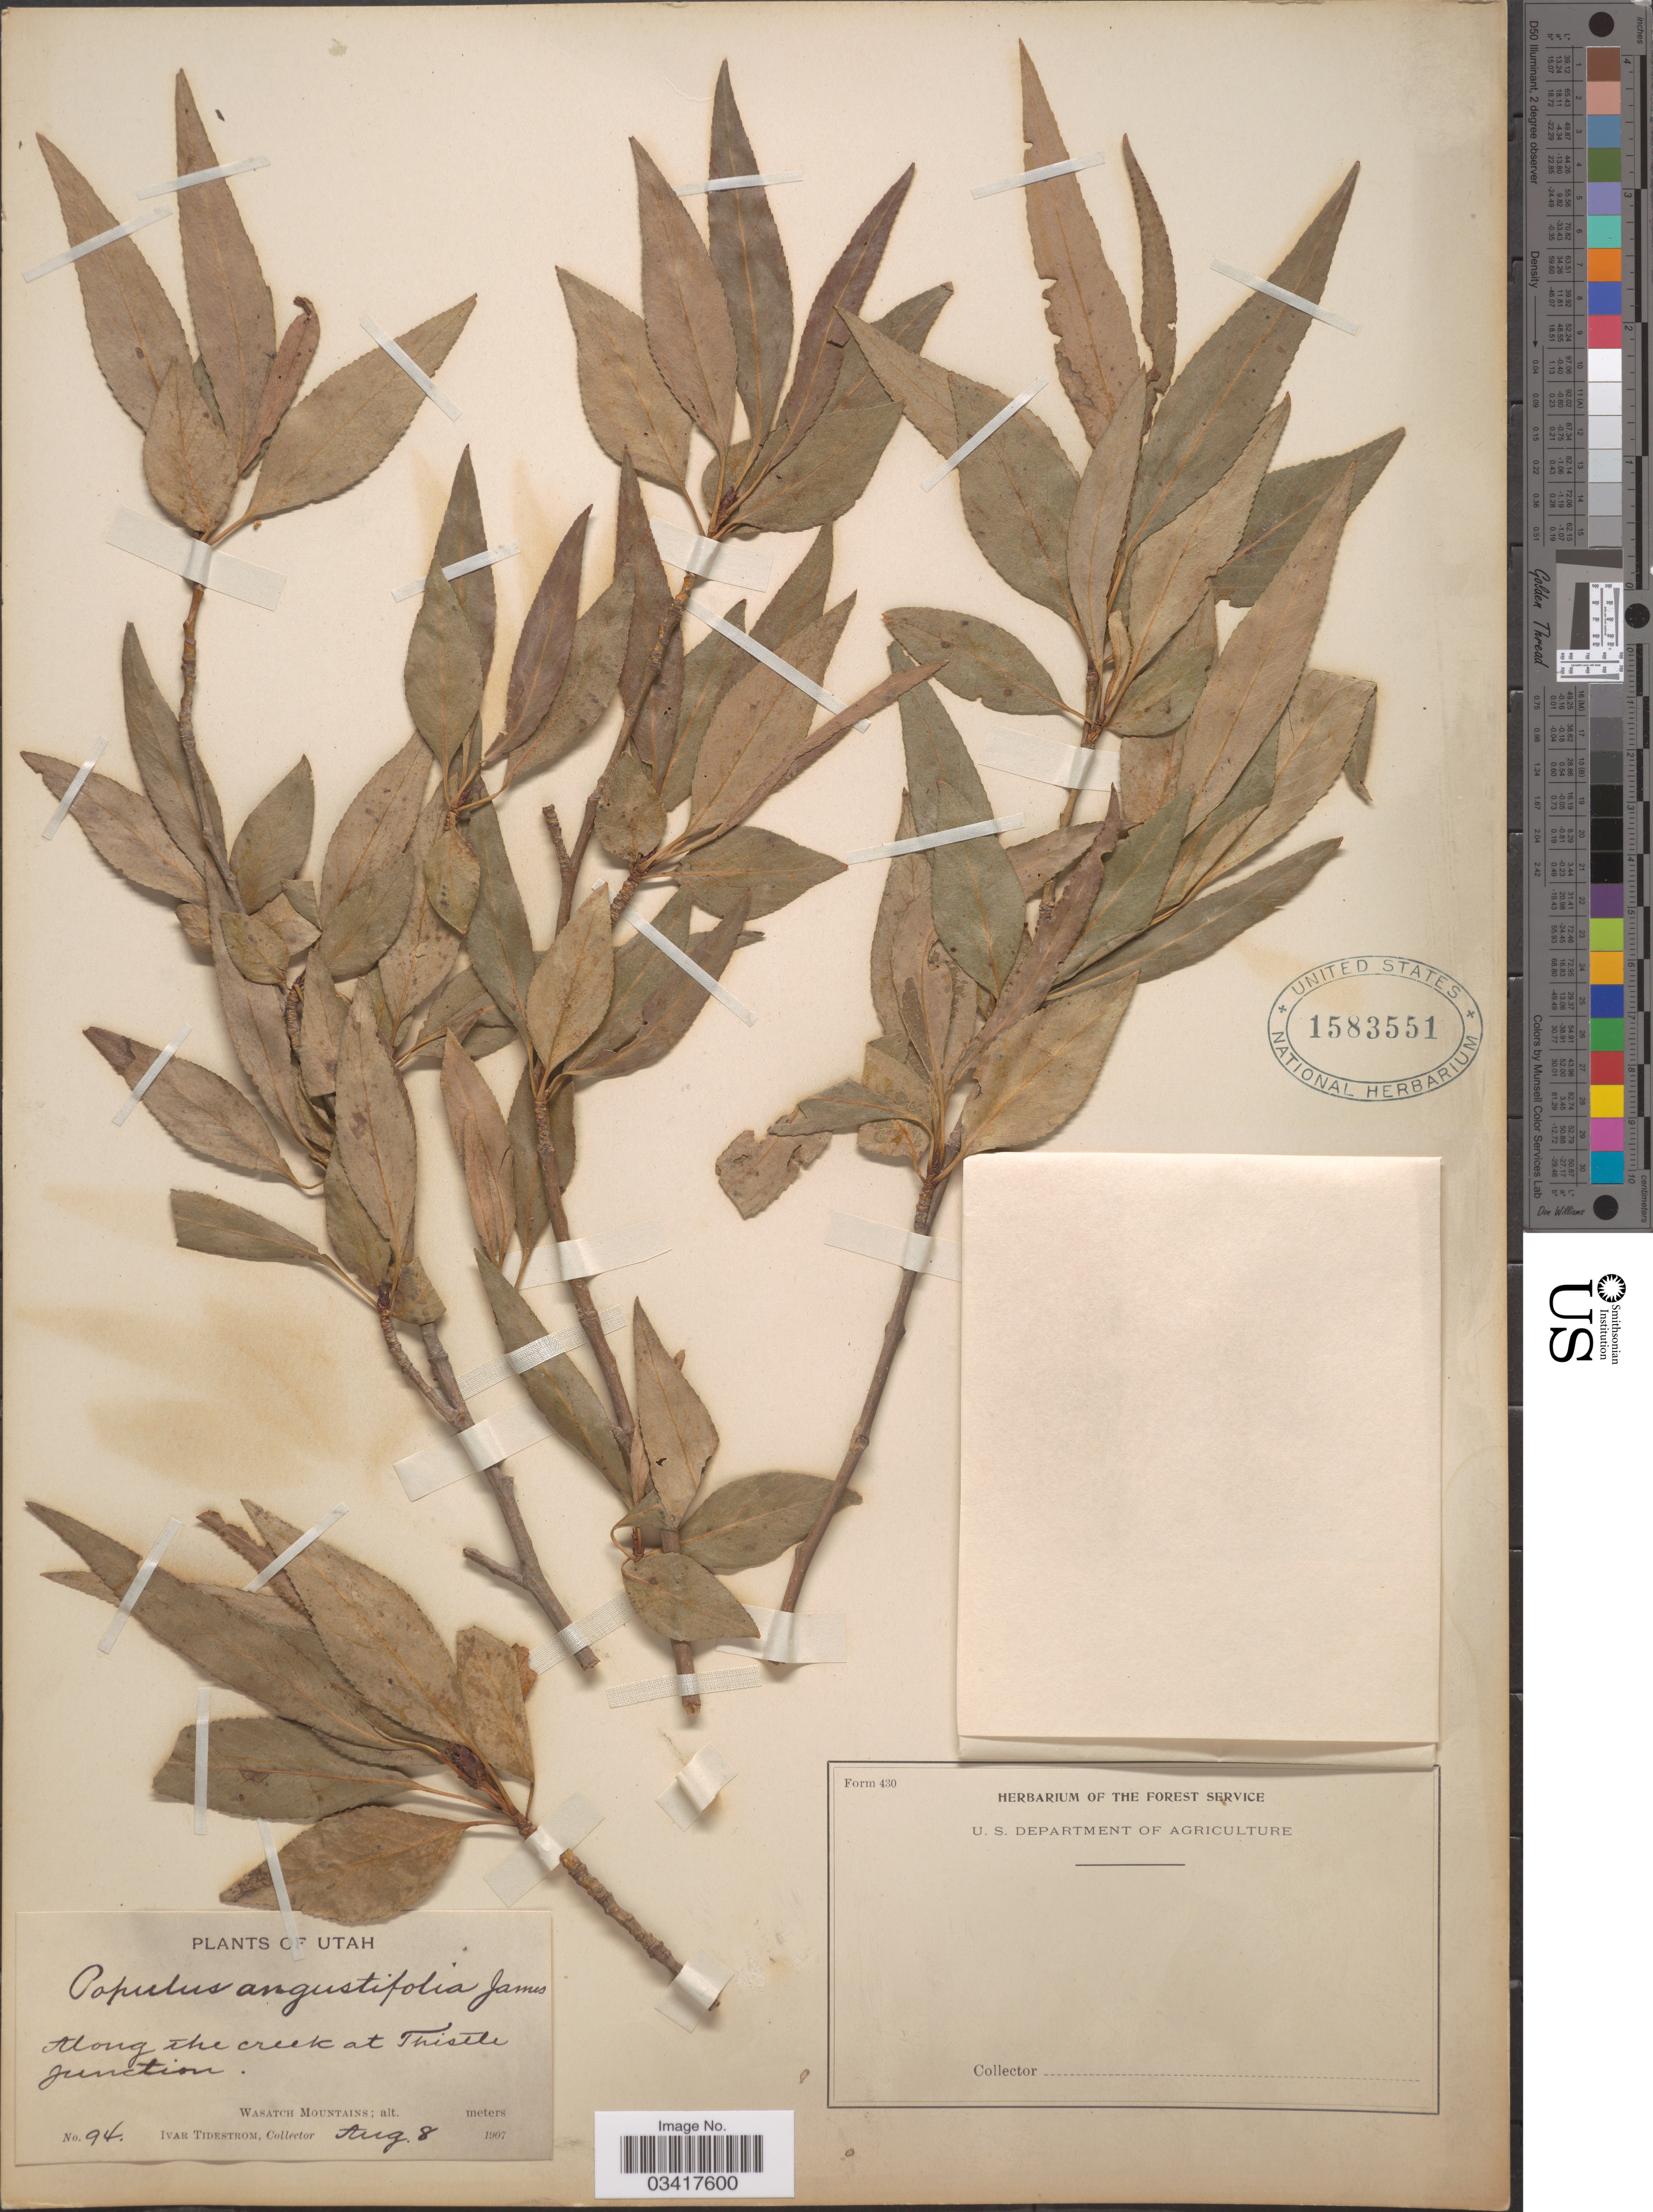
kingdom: Plantae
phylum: Tracheophyta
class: Magnoliopsida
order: Malpighiales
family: Salicaceae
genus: Populus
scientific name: Populus angustifolia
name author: E. James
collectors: I. F. Tidestrom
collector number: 94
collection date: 1907-08-08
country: United States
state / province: Utah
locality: Along the creek at Thistle Junction. Wasatch Mountains.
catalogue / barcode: US 1583551